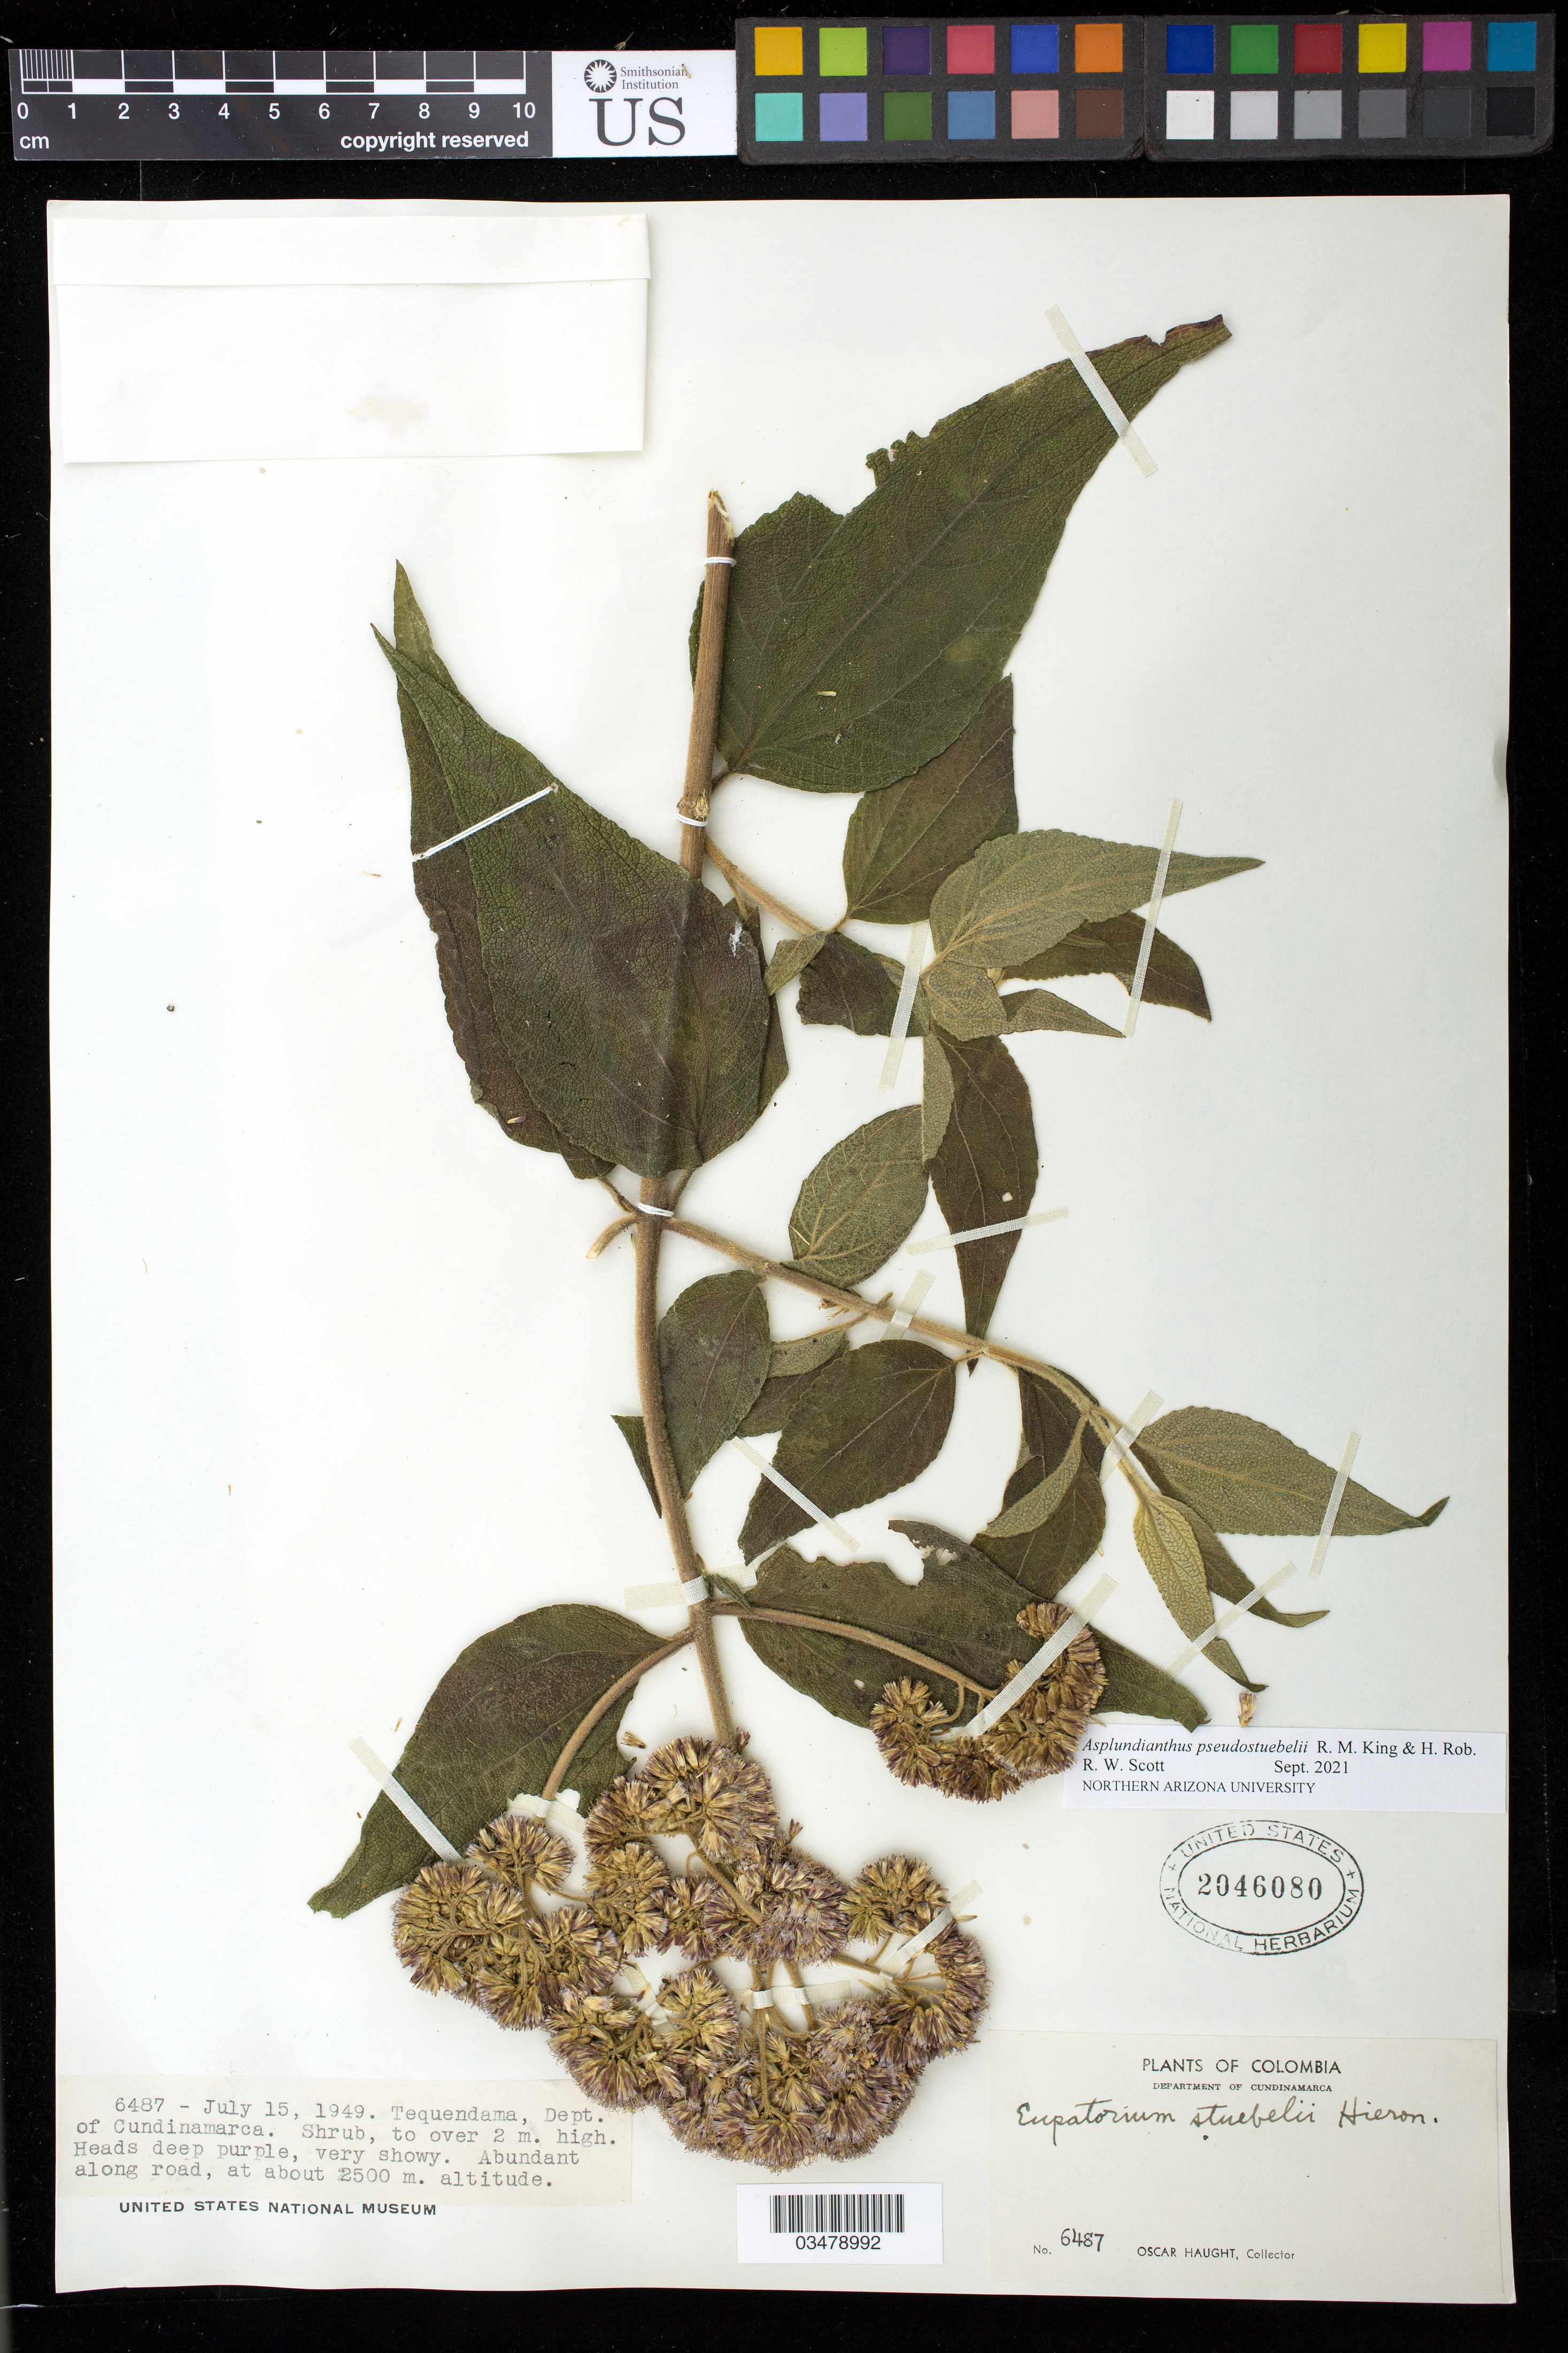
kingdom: Plantae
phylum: Tracheophyta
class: Magnoliopsida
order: Asterales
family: Asteraceae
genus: Asplundianthus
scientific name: Asplundianthus pseudostuebelii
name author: R.M. King & H. Rob.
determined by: Scott, R. W.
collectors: O. L. Haught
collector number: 6487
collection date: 1949-07-15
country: Colombia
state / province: Cundinamarca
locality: Tequendama.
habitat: Abundant along road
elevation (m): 2500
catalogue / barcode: US 2046080